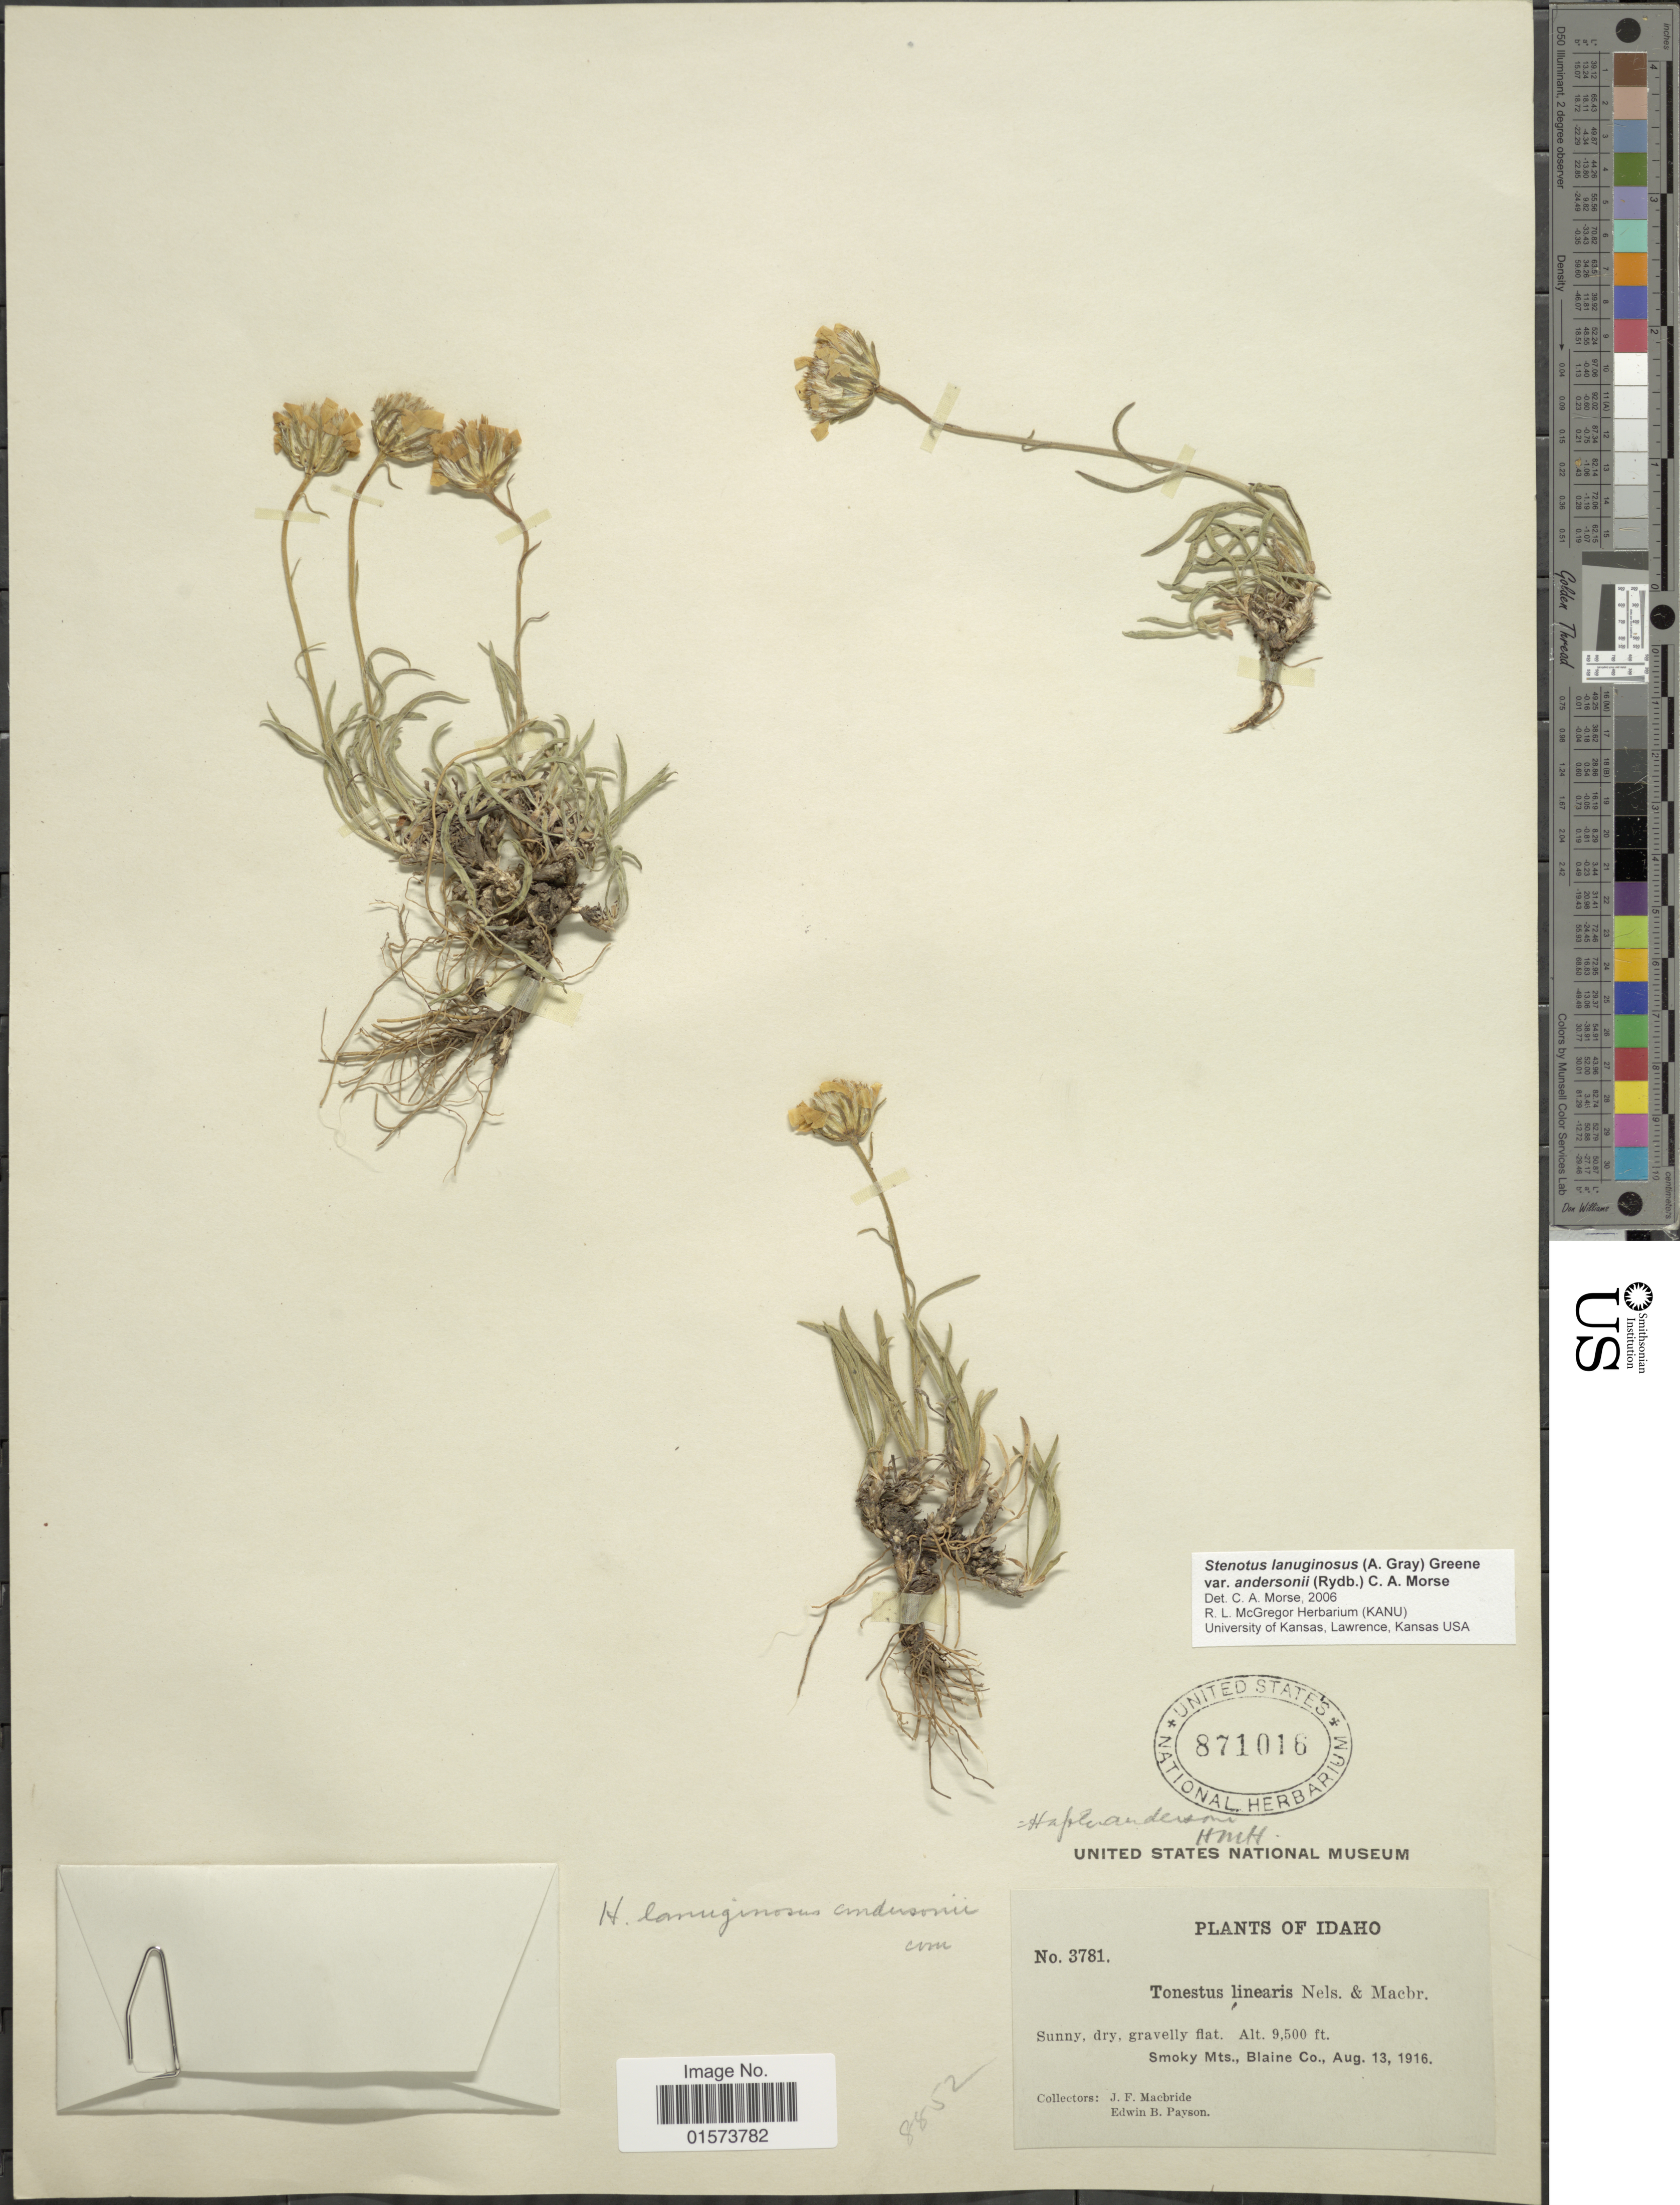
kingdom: Plantae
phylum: Tracheophyta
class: Magnoliopsida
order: Asterales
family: Asteraceae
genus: Stenotus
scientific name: Stenotus lanuginosus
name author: (A. Gray) Greene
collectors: J. F. Macbride & E. B. Payson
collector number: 3781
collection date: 1916-08-13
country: United States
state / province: Idaho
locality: Sunny, dry, gravelly flat, Smoky Mts., Blaine Co.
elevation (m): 2896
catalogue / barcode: US 871016